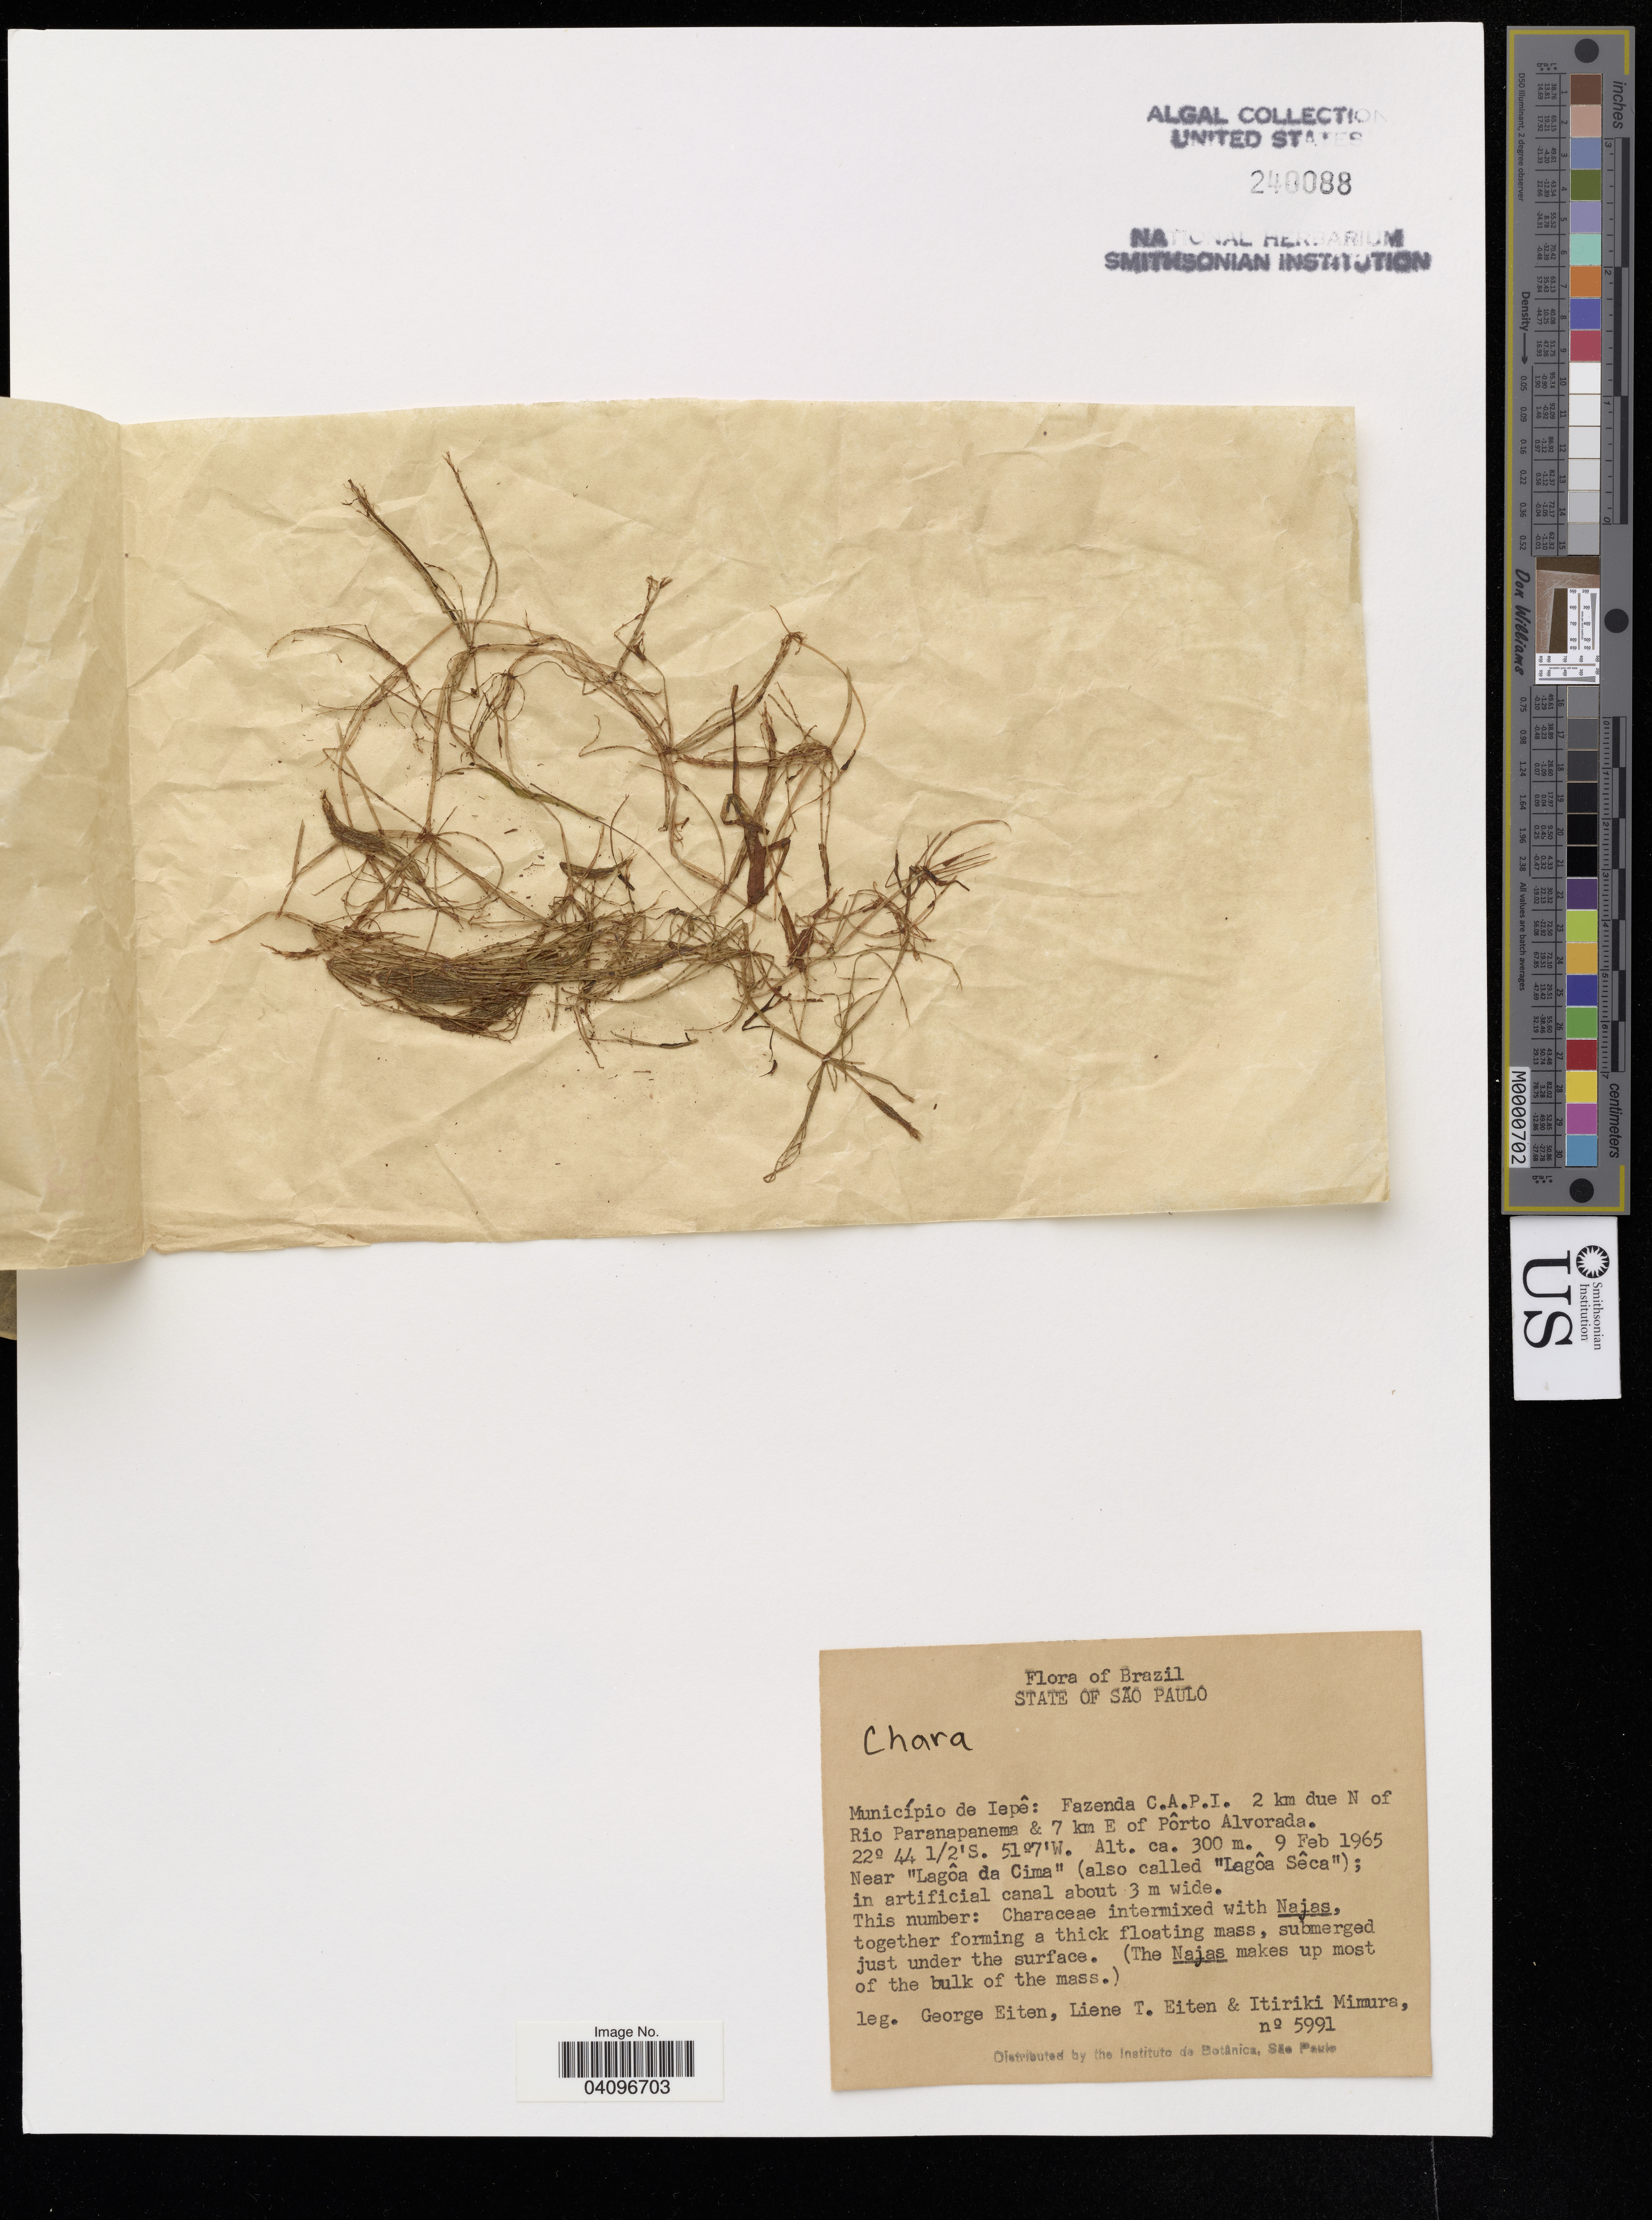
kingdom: Plantae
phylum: Charophyta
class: Charophyceae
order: Charales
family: Characeae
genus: Chara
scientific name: Chara sp.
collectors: G. Eiten, L. T. Eiten & I. Mimura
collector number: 5991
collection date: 1965-02-09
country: Brazil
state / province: São Paulo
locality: Município de Iepê: Fazenda C.A.P.I. 2 km due N of Rio Paranapanema & 7 km E of Porto Alvorada.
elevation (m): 300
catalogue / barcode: US 240088